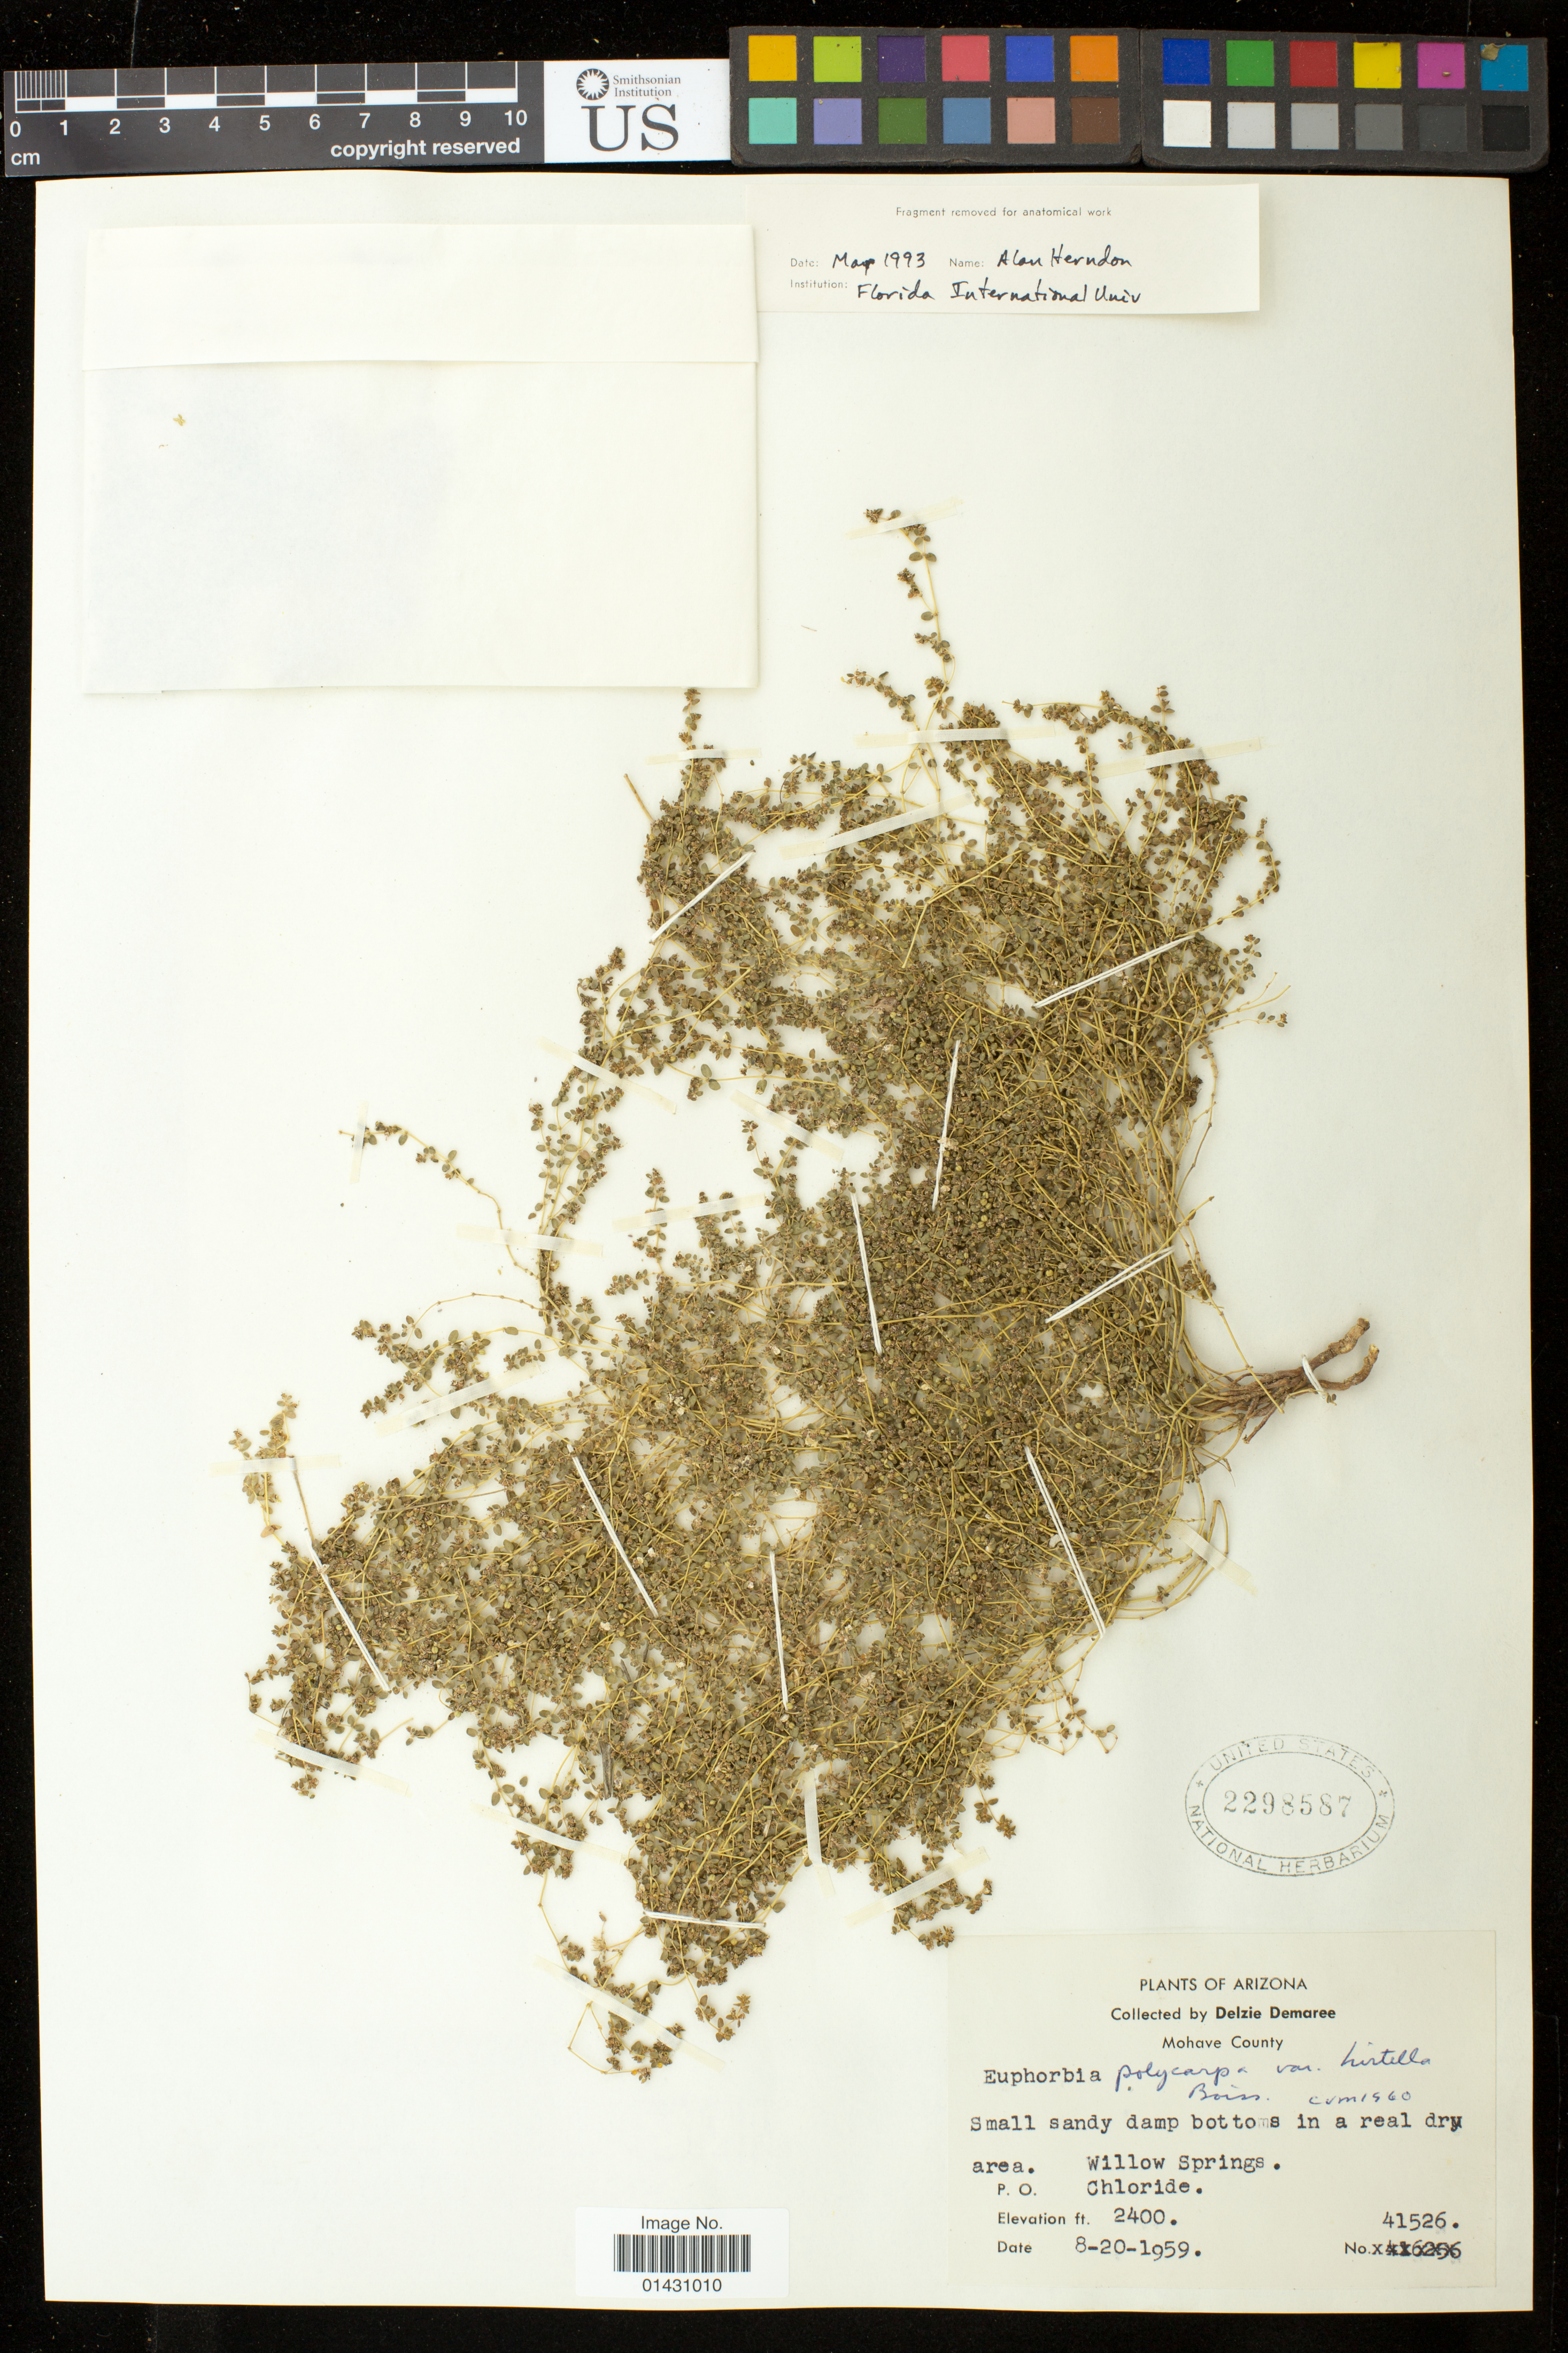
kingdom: Plantae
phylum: Tracheophyta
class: Magnoliopsida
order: Malpighiales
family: Euphorbiaceae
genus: Euphorbia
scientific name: Euphorbia polycarpa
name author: Benth.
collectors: D. Demaree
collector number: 41526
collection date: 1959-08-20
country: United States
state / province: Arizona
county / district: Mohave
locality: Willow Springs; P.O. Chloride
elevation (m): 732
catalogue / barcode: US 2298587